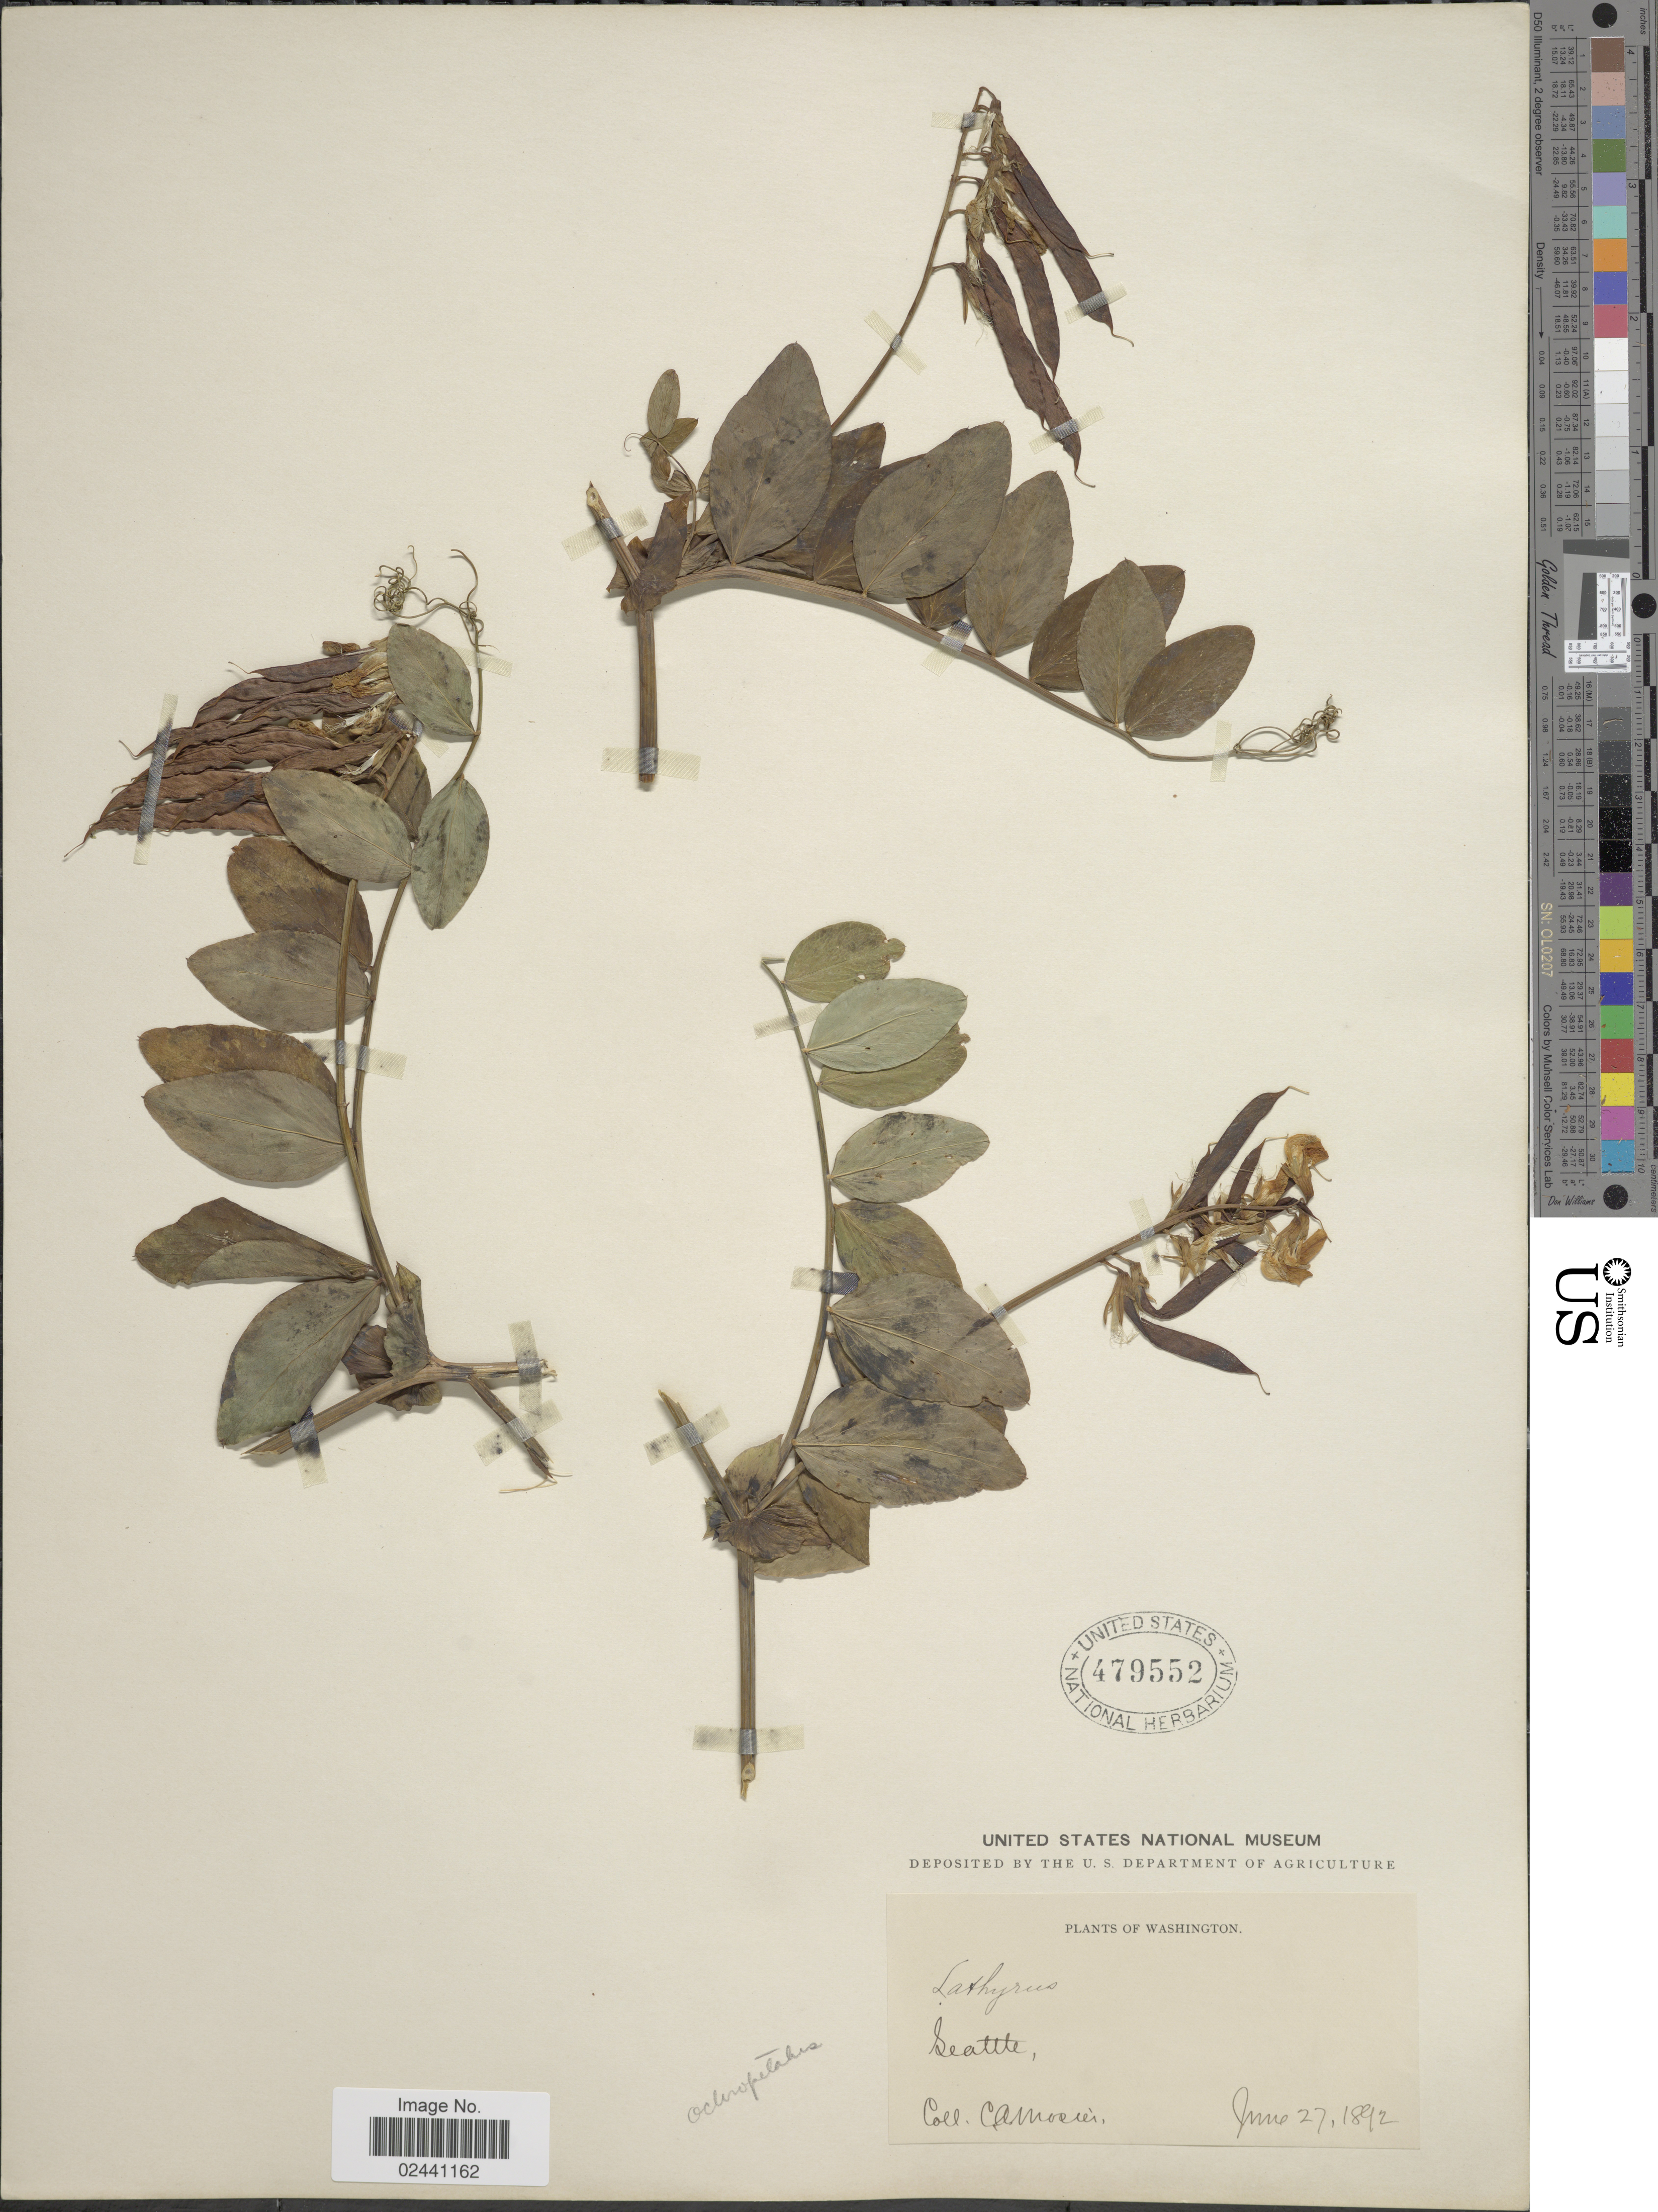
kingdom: Plantae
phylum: Tracheophyta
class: Magnoliopsida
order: Fabales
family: Fabaceae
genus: Lathyrus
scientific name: Lathyrus ochropetalus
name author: Piper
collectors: C. A. Mosier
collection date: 1892-06-27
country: United States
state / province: Washington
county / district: King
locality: Seattle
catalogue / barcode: US 479552